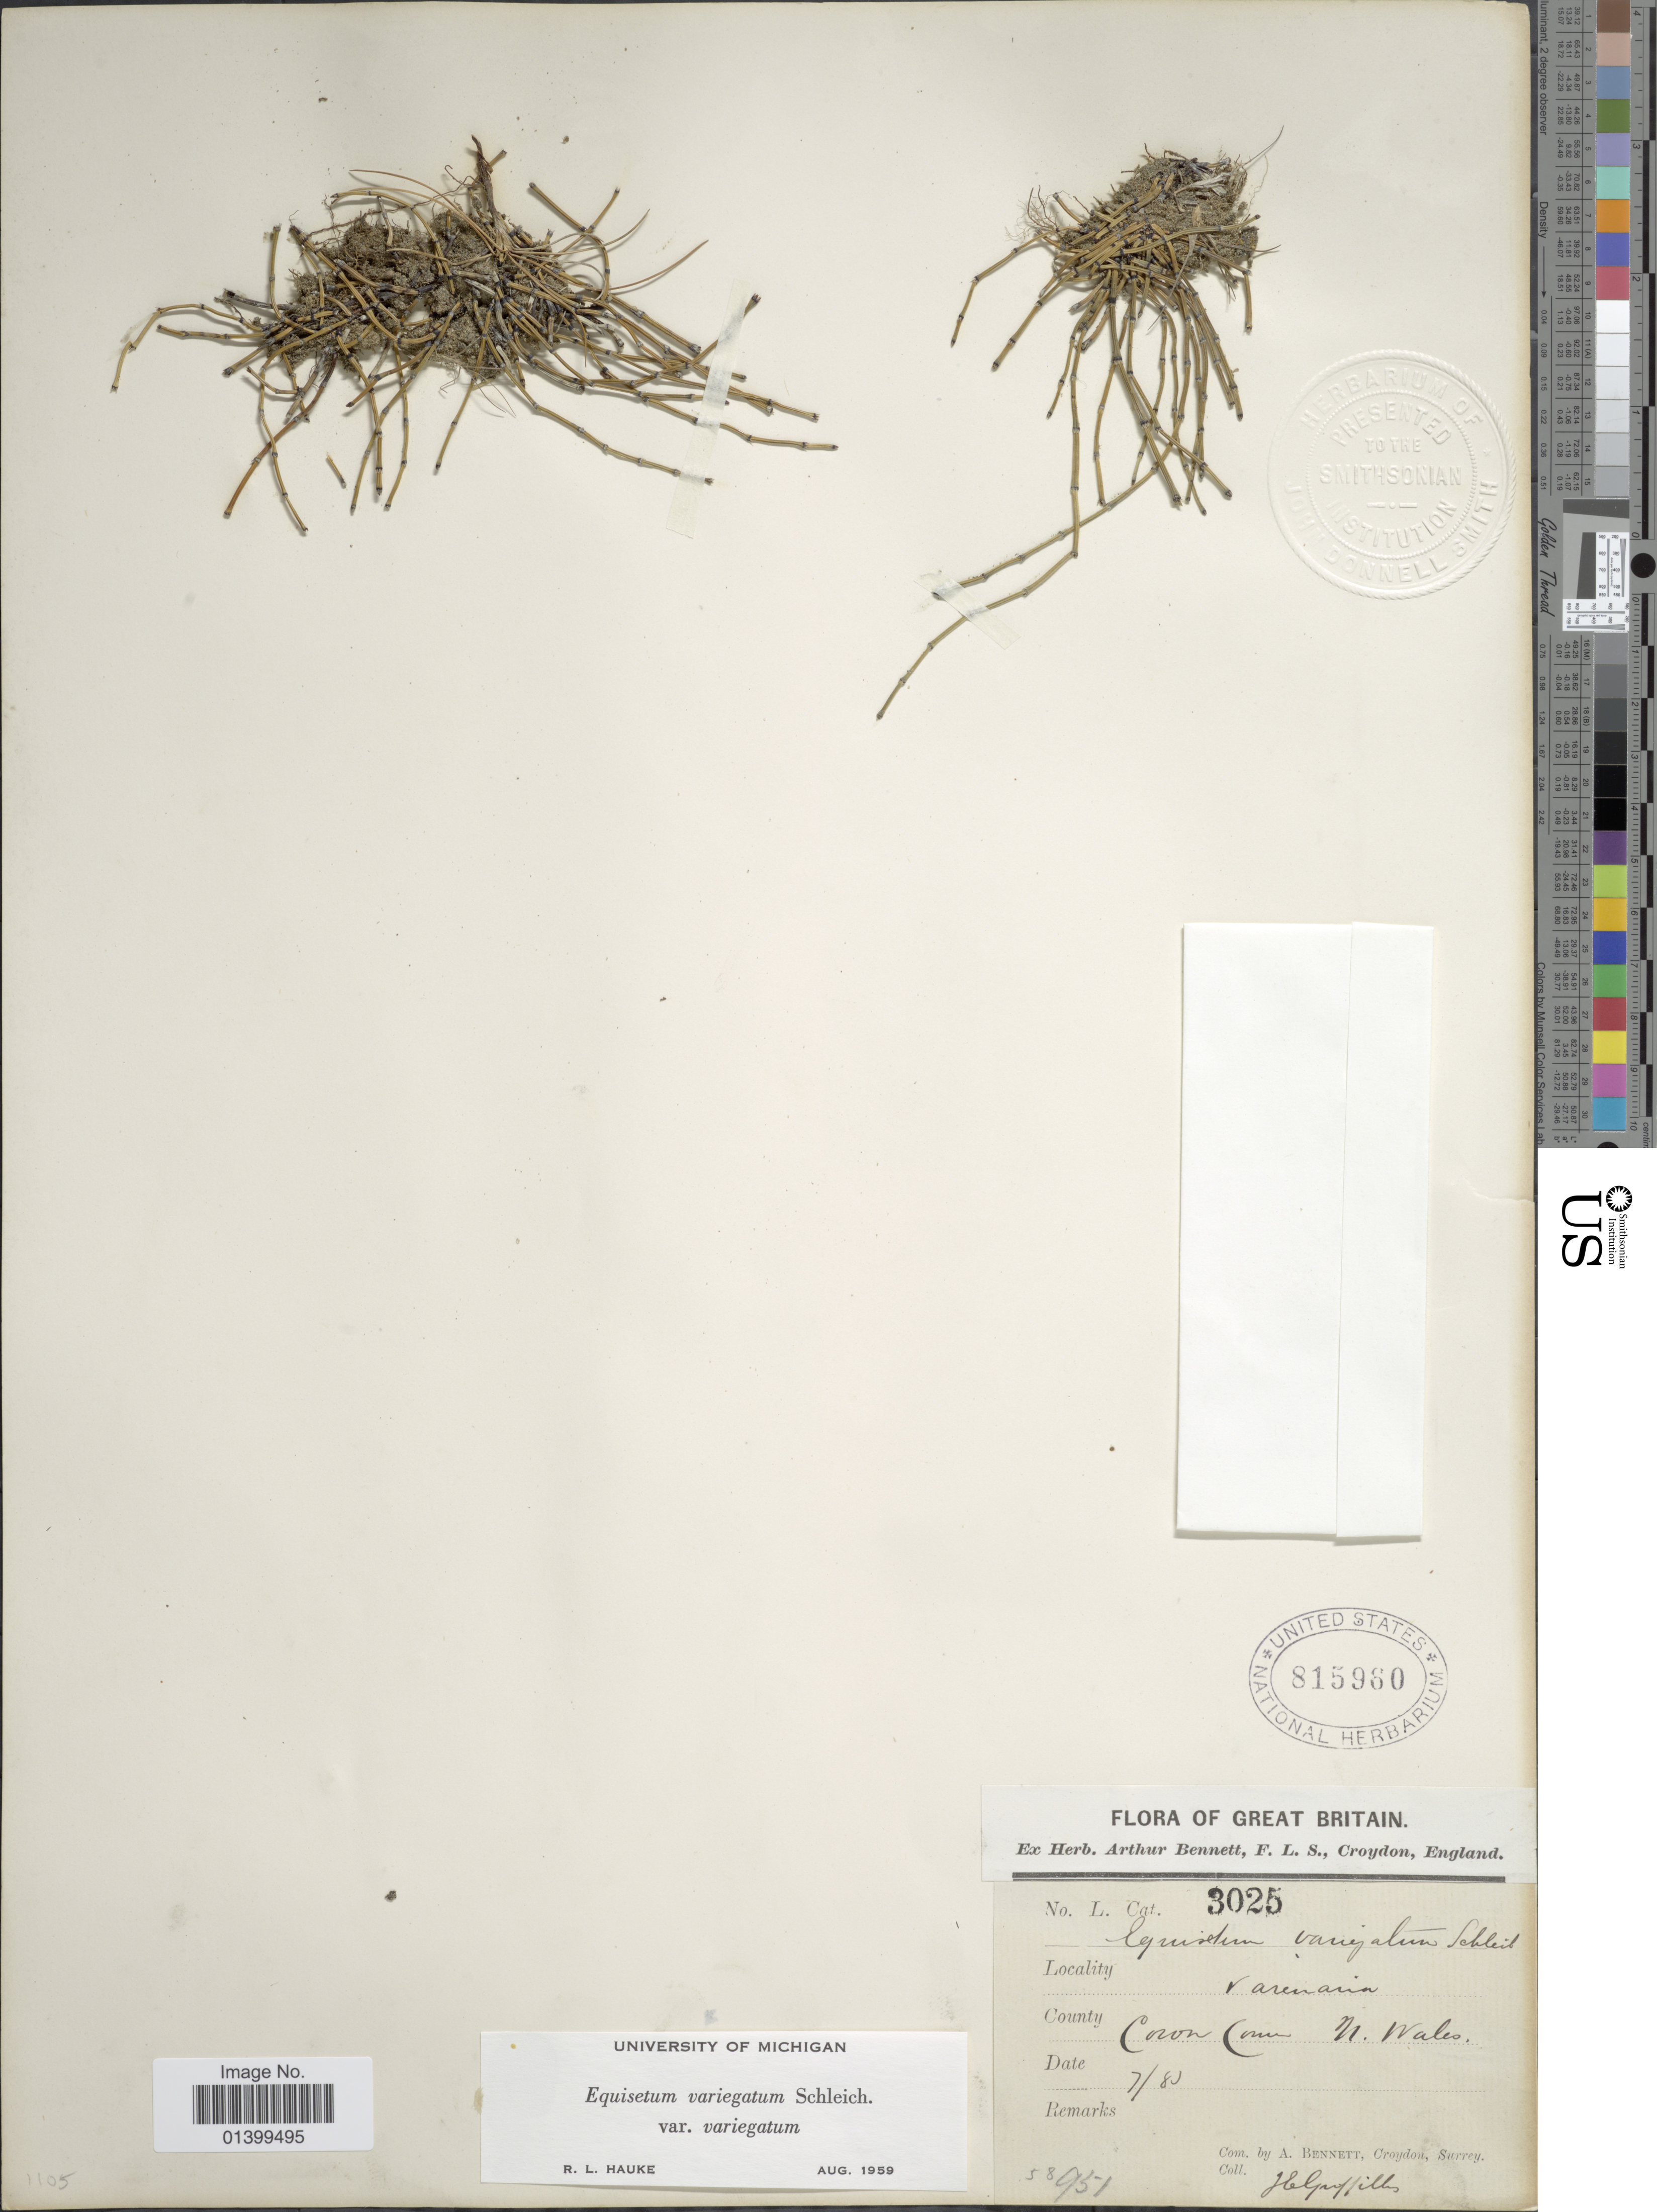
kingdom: Plantae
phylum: Tracheophyta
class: Polypodiopsida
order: Equisetales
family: Equisetaceae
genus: Equisetum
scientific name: Equisetum variegatum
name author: Schleich. ex F. Weber & D. Mohr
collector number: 3025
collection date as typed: Transcribed d/m/y: /7/80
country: United Kingdom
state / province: Wales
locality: Flora of Great Britain. Corwen. N. Wales.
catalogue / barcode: US 815960